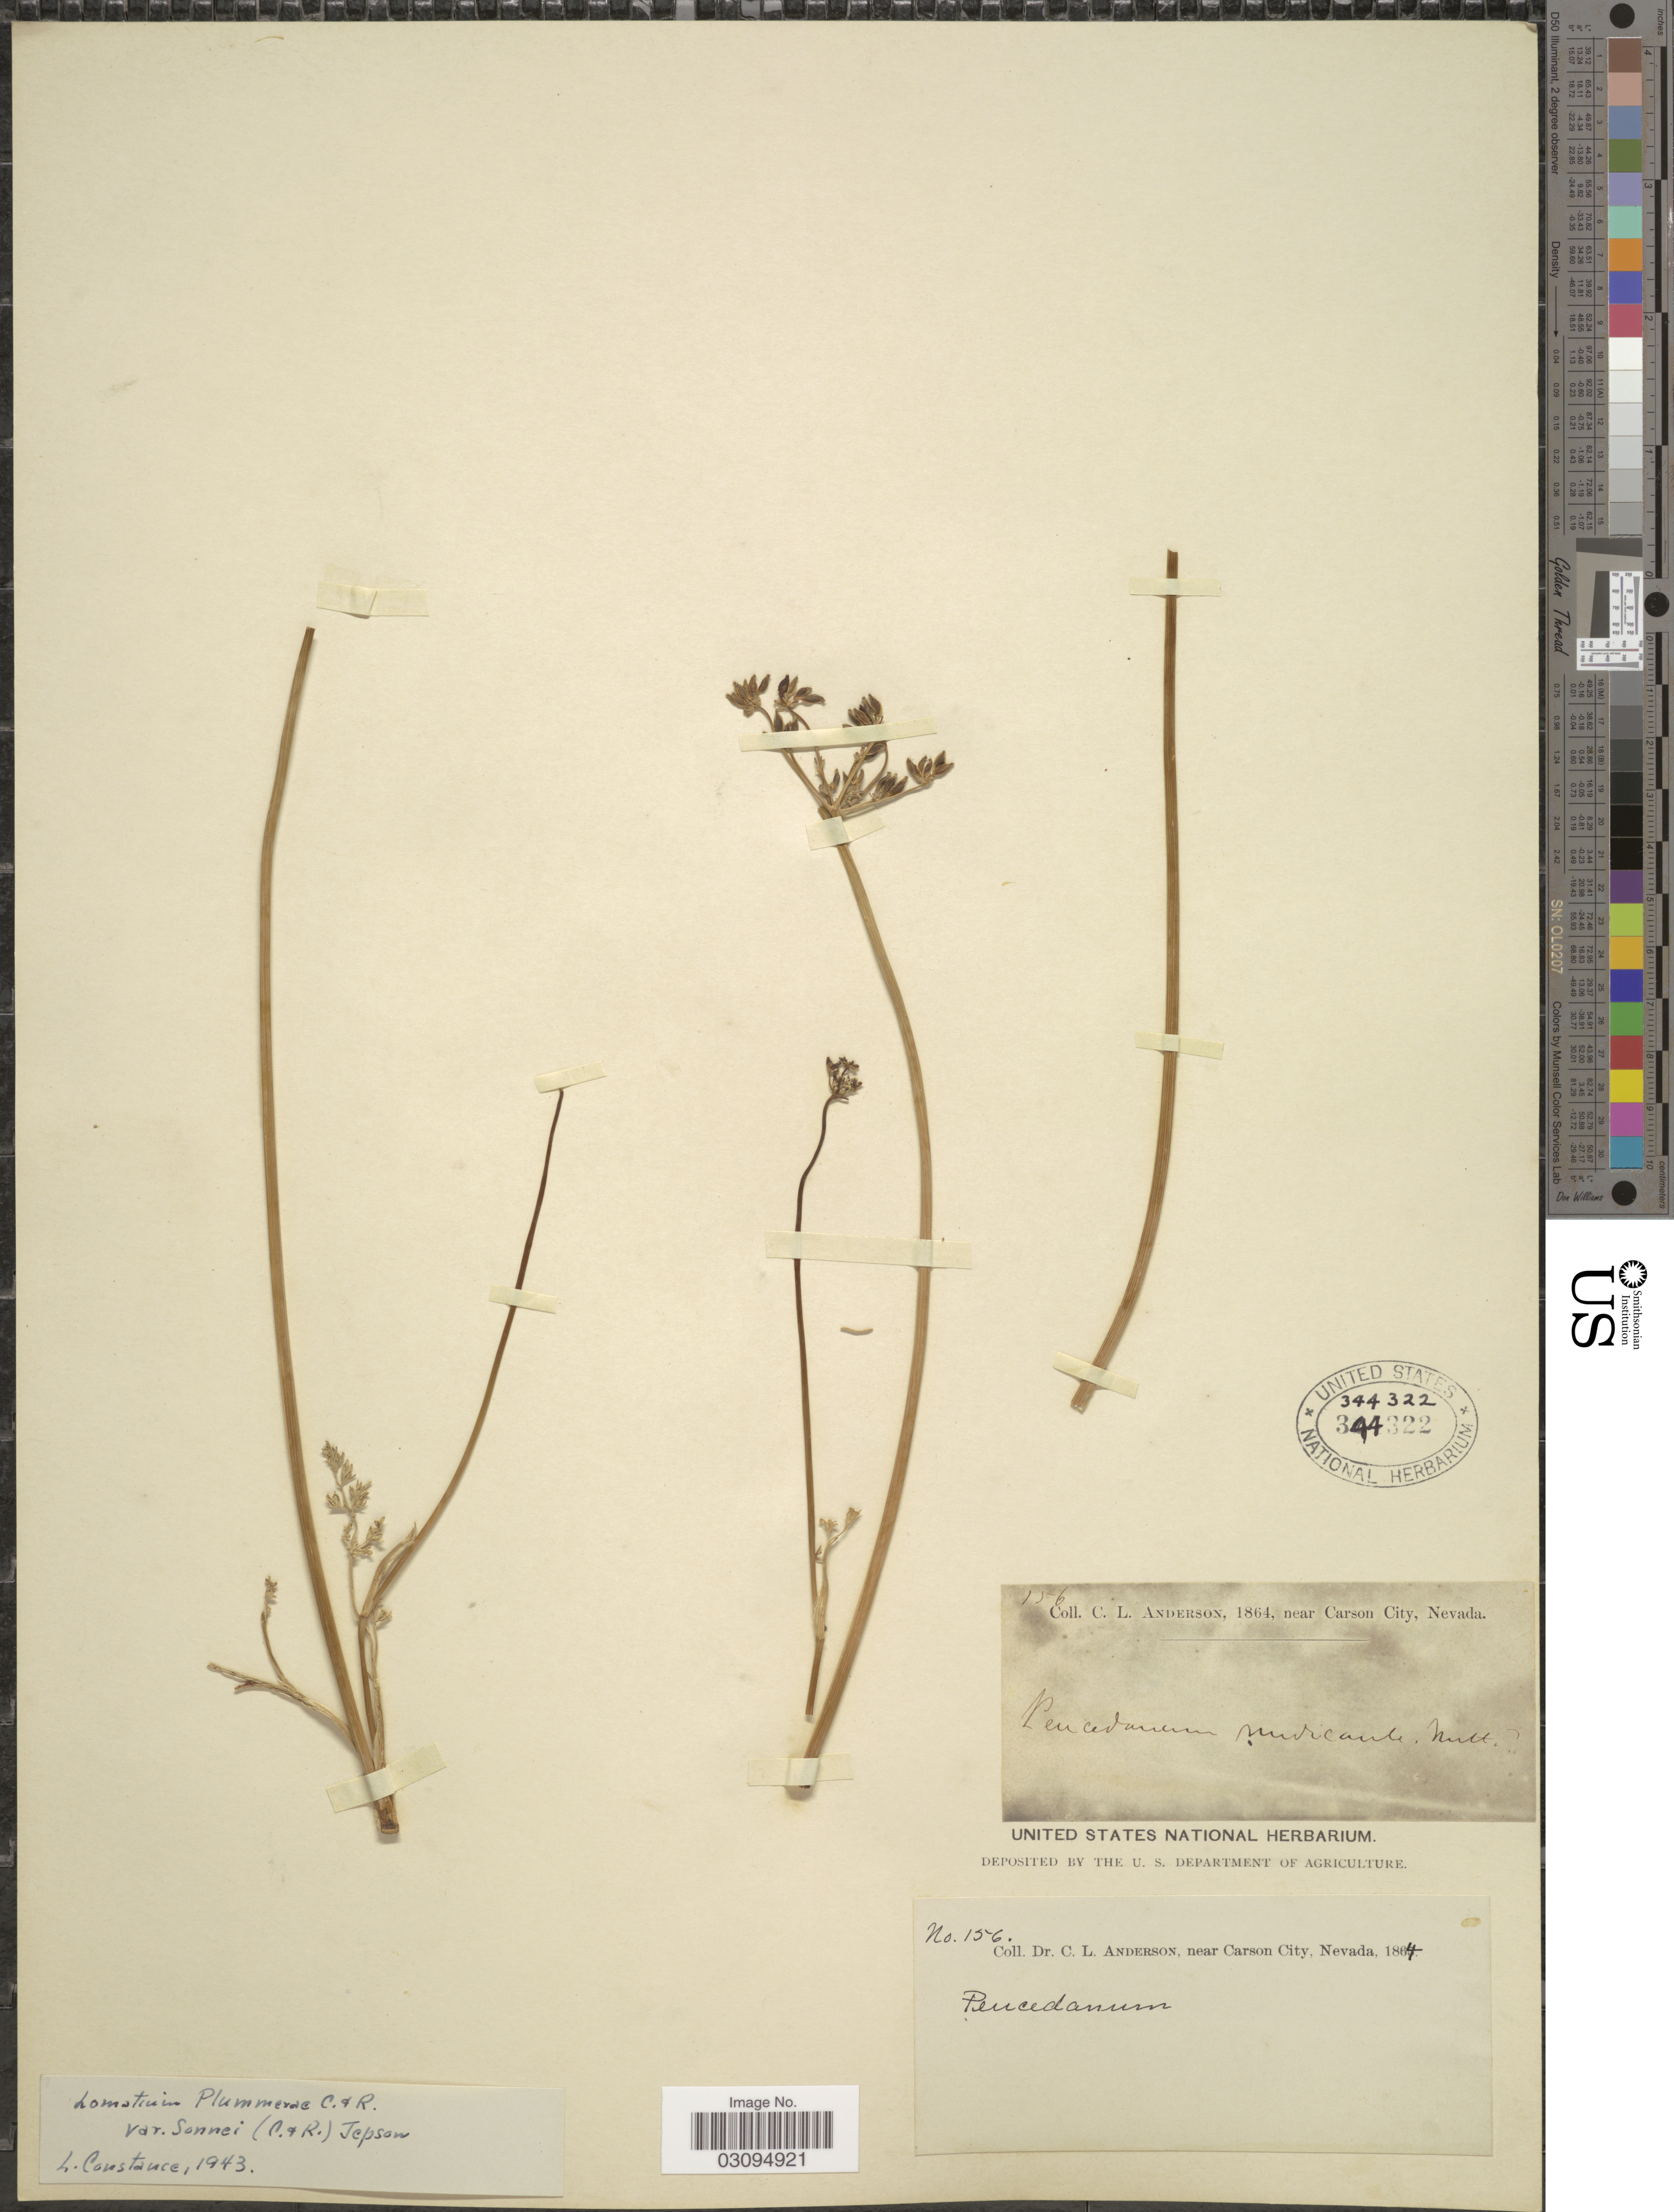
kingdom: Plantae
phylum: Tracheophyta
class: Magnoliopsida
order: Apiales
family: Apiaceae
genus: Lomatium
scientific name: Lomatium plummerae var. sonnei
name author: (J.M. Coult. & Rose) Jeps.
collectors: C. L. Anderson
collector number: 156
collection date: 1864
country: United States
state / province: Nevada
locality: Near Carson City.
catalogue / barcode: US 344322